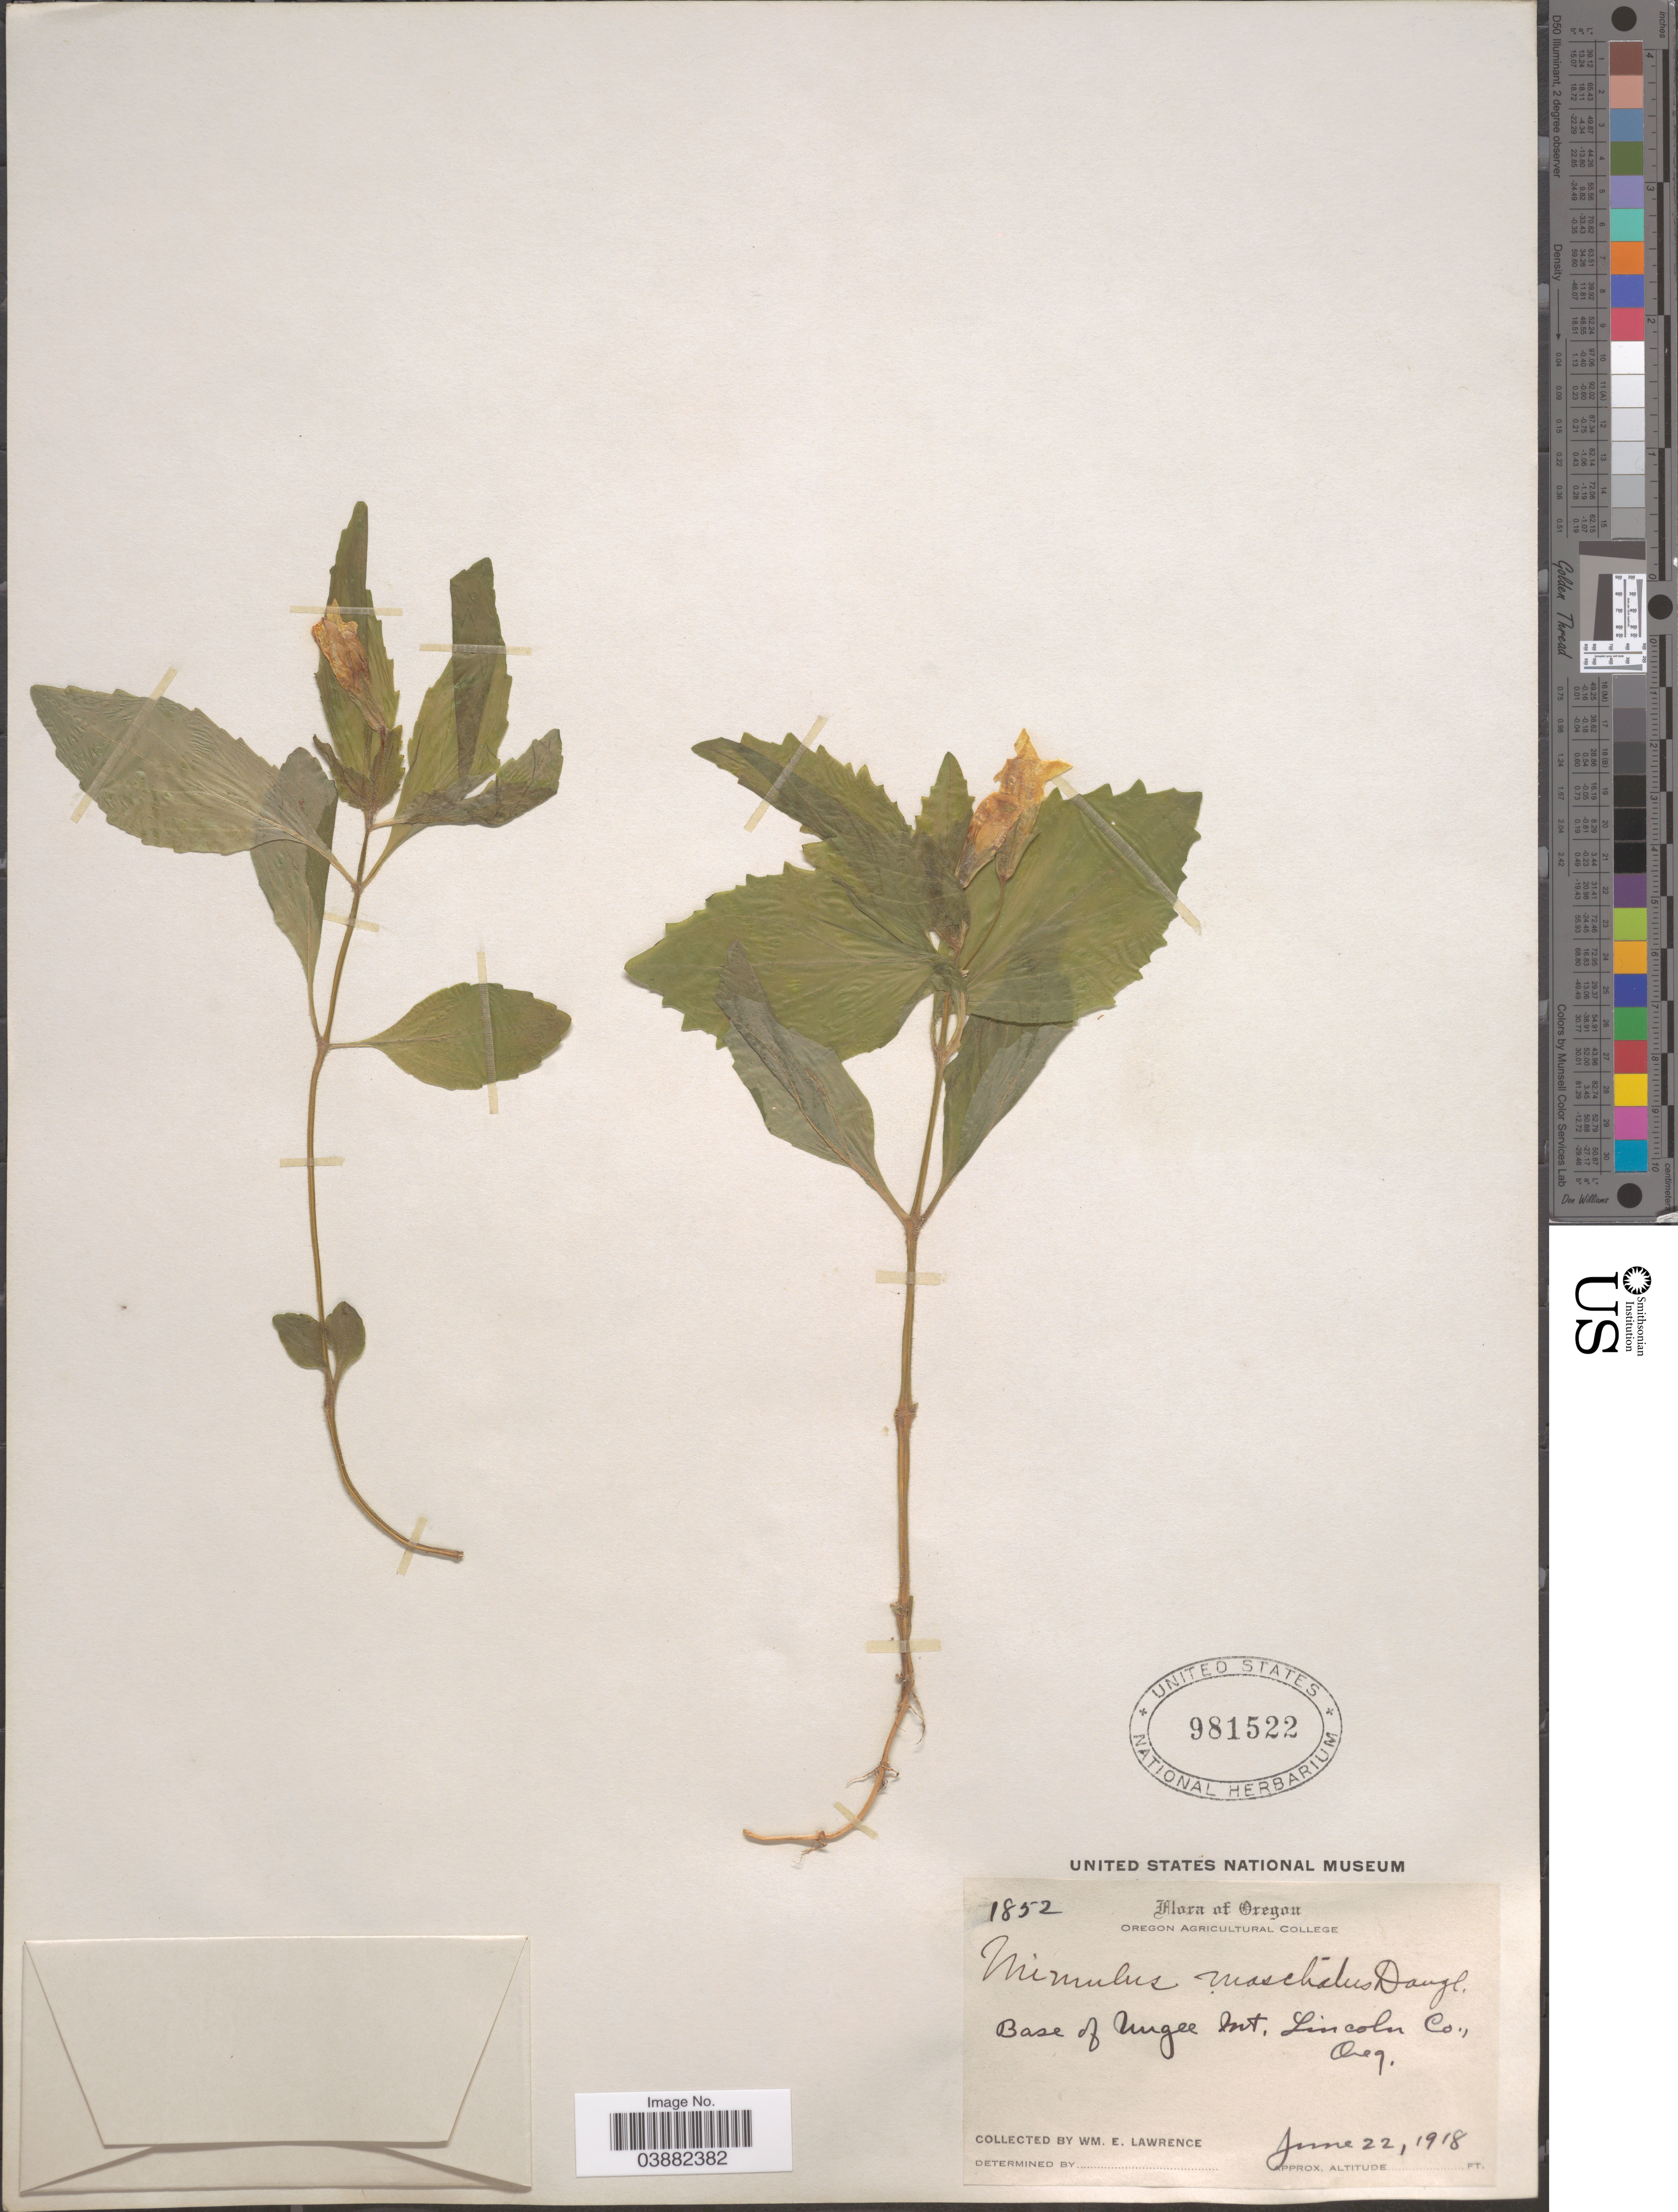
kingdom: Plantae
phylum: Tracheophyta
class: Magnoliopsida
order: Lamiales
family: Phrymaceae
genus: Mimulus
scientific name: Mimulus moschatus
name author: Douglas ex Lindl.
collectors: W. Lawrence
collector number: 1852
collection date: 1918-06-22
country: United States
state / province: Oregon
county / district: Lincoln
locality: Base of Mcgee Mt, Lincoln Co.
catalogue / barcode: US 981522